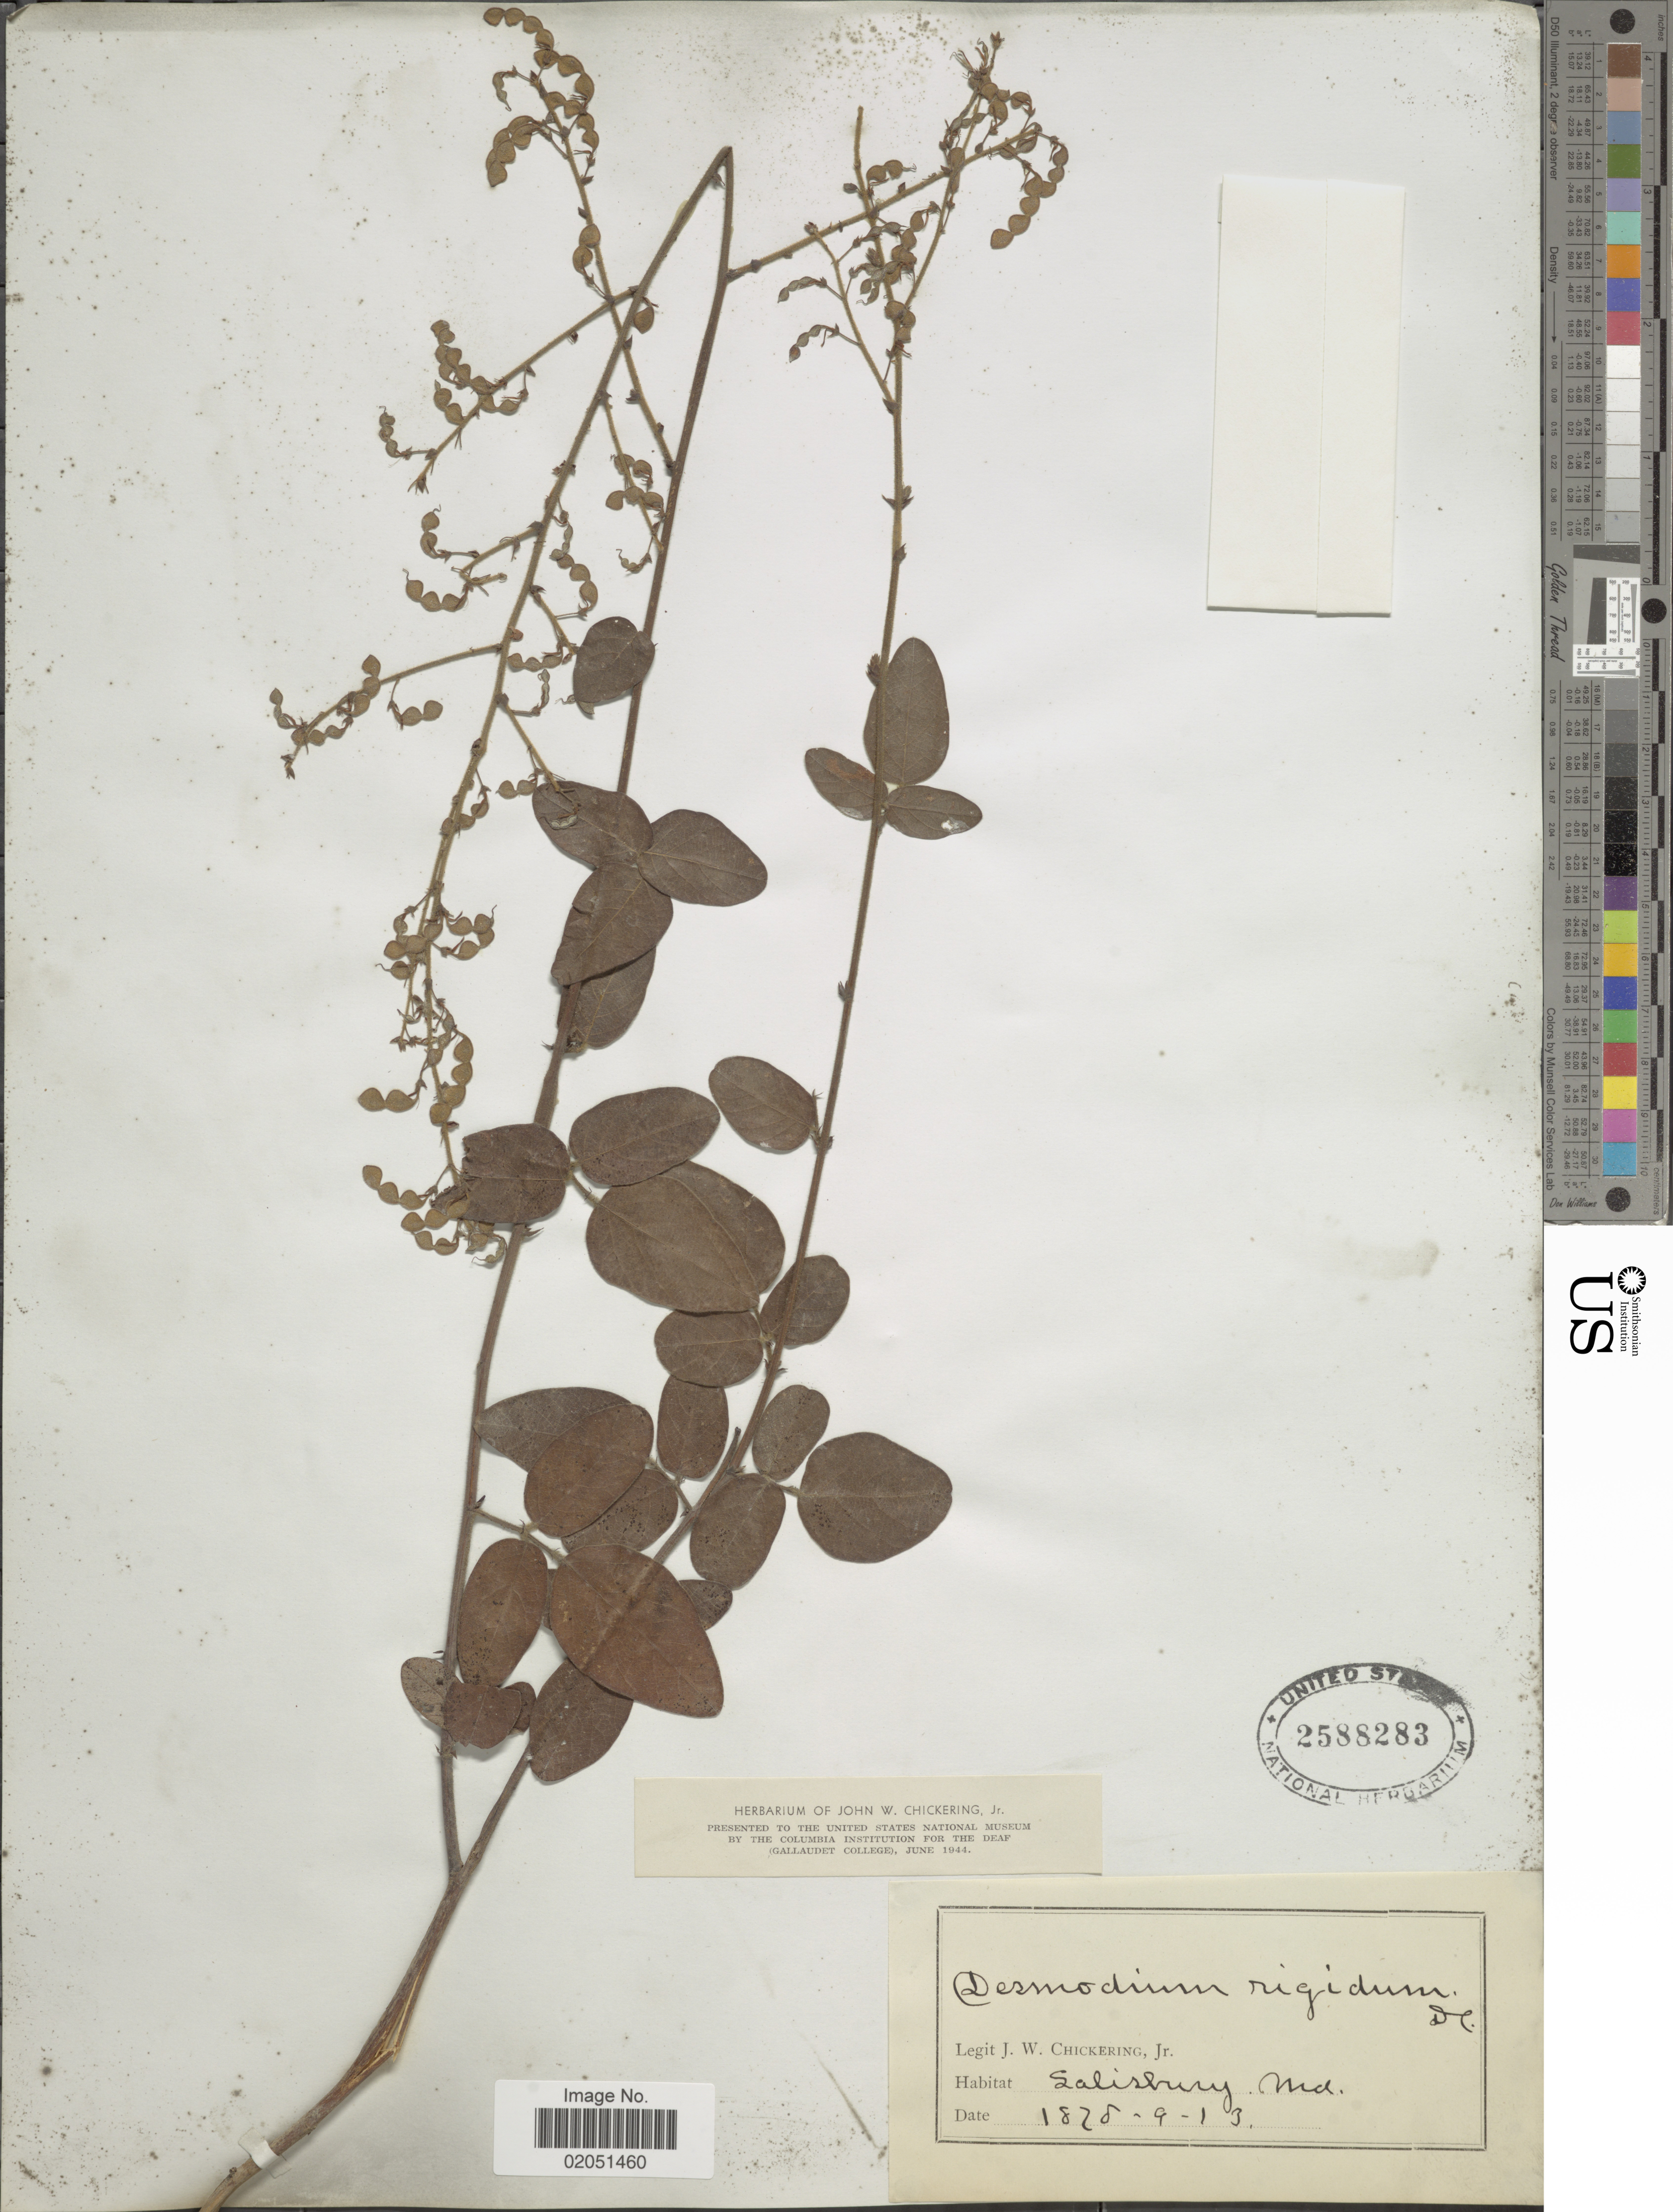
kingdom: Plantae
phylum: Tracheophyta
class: Magnoliopsida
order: Fabales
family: Fabaceae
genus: Desmodium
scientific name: Desmodium rigidum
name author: (Elliott) DC.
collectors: J. W. Chickering Jr.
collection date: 1828-09-13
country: United States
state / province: Maryland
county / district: Wicomico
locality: Salisbury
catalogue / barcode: US 2588283